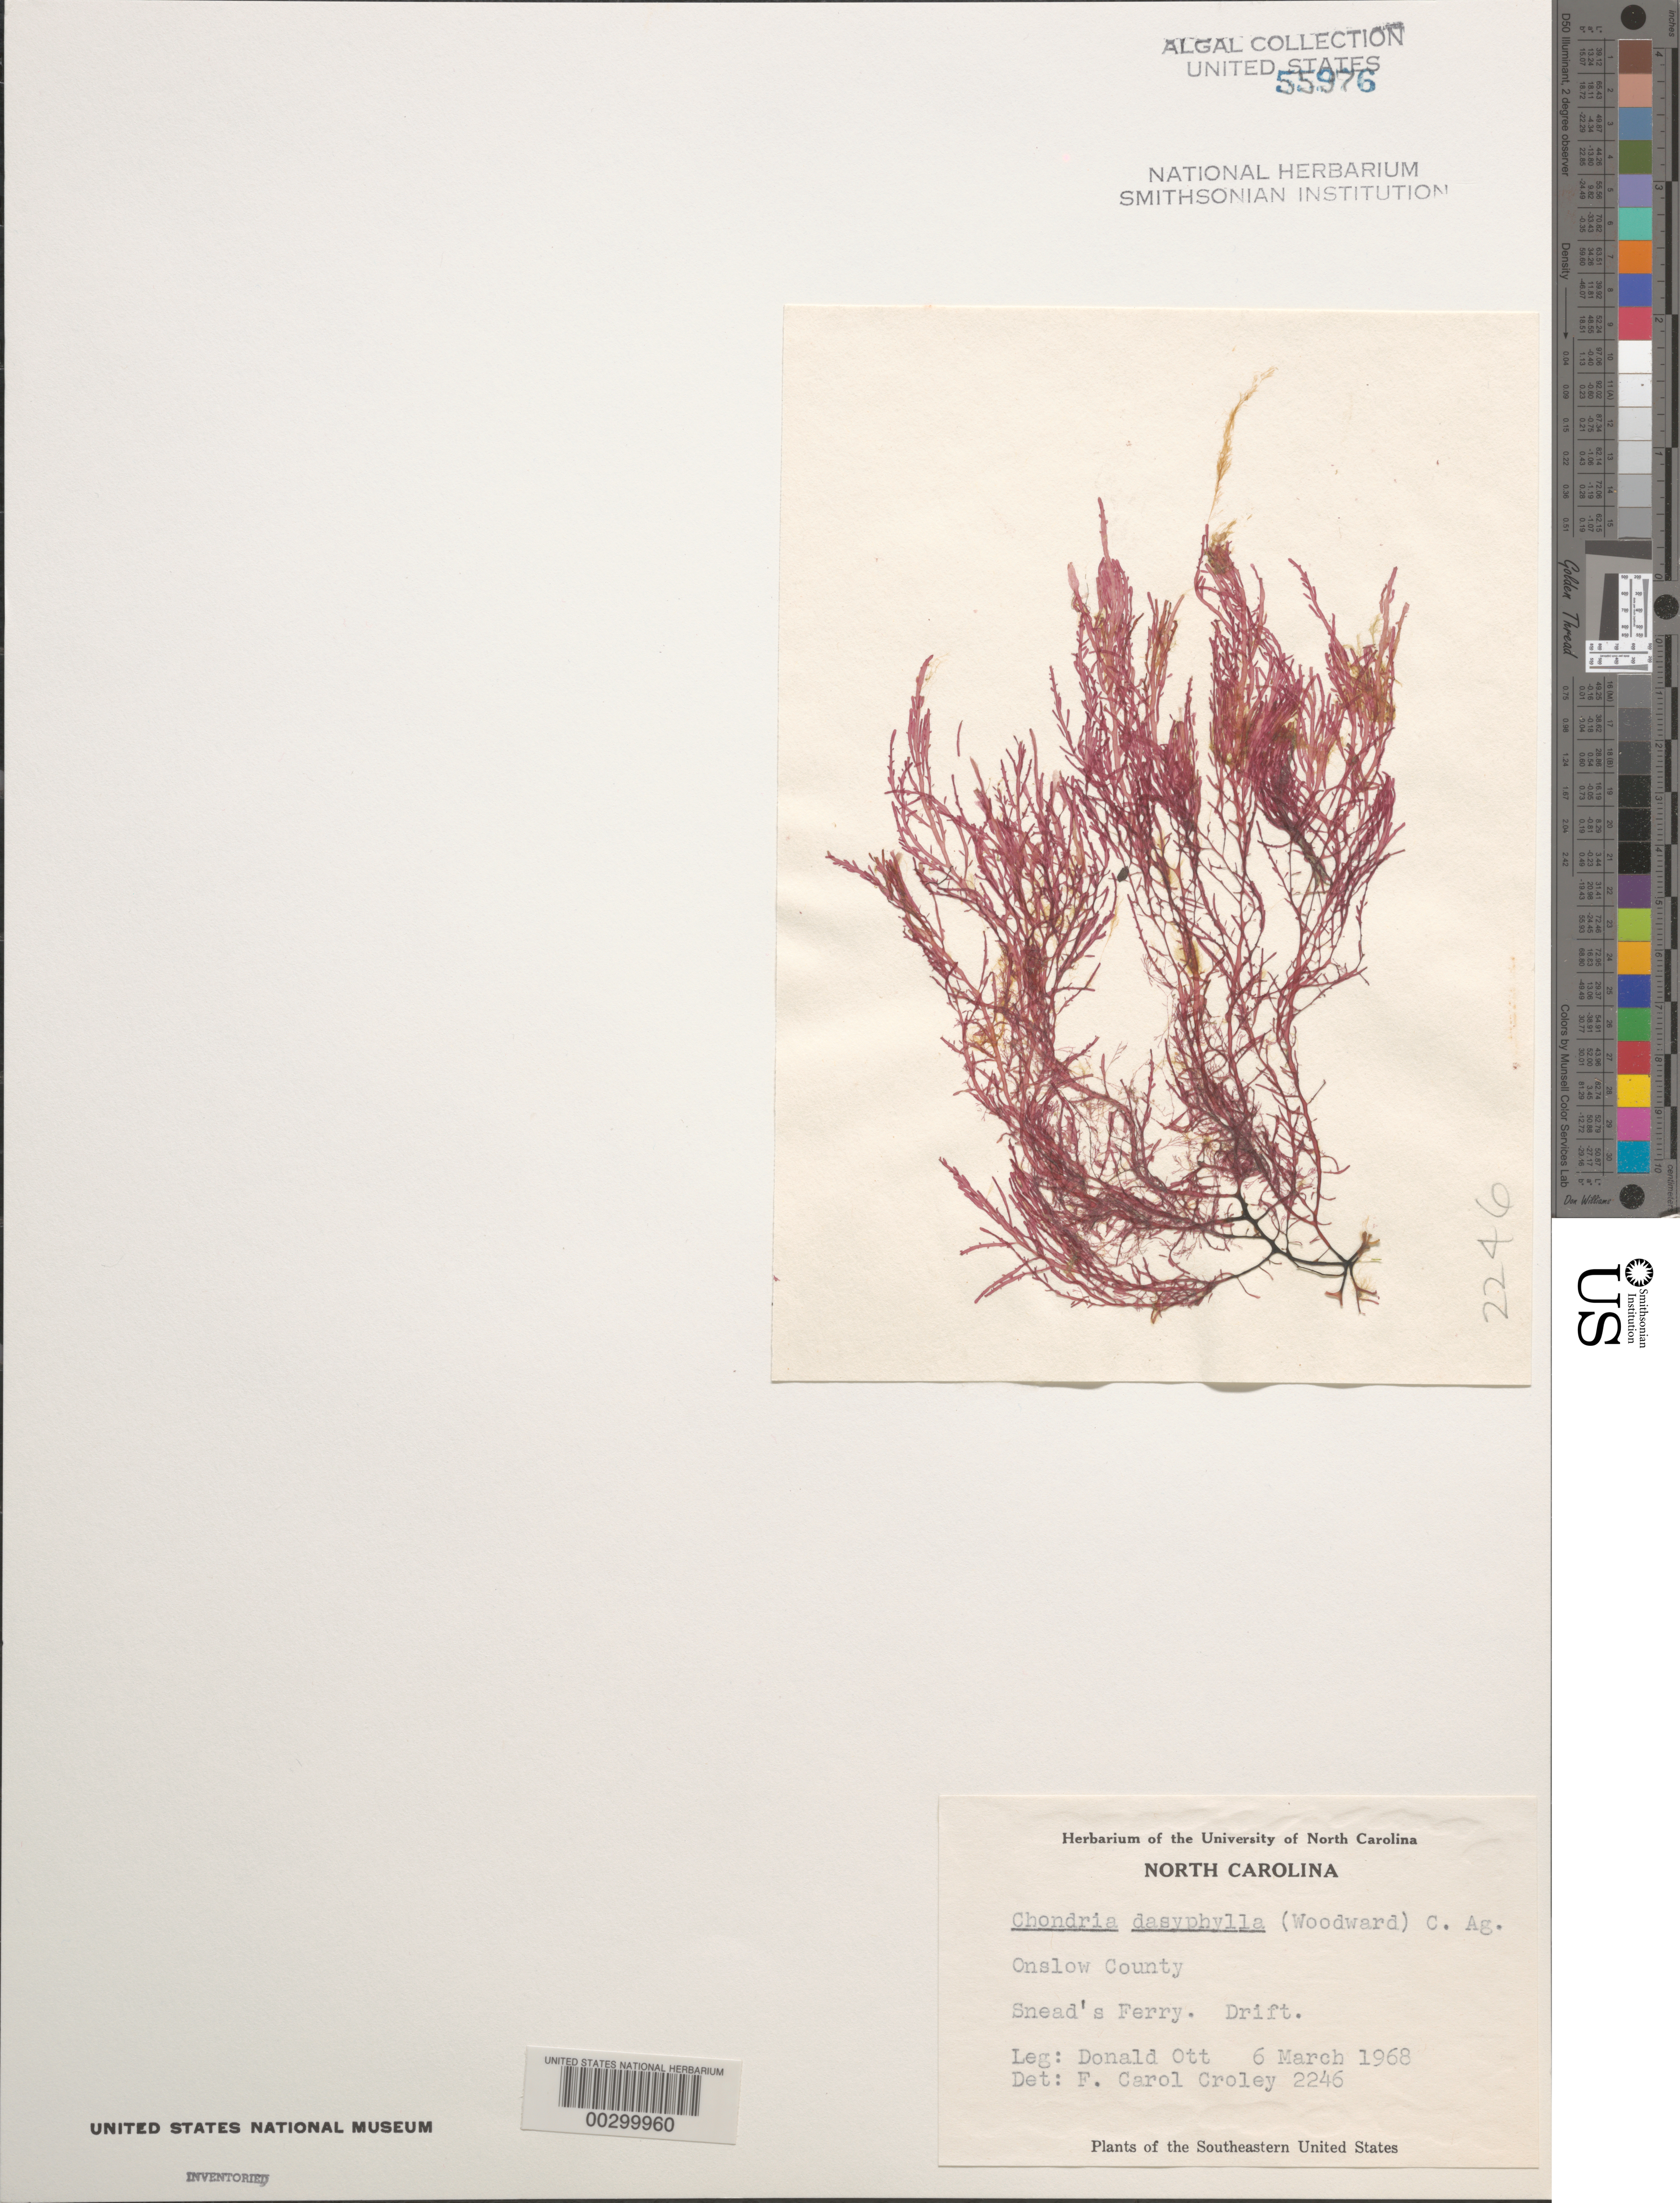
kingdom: Plantae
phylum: Rhodophyta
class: Florideophyceae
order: Ceramiales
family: Rhodomelaceae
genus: Chondria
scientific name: Chondria dasyphylla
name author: (Woodw.) C. Agardh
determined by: Croley, F. C.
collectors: F. Ott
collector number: FCC 2246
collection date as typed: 06 Mar 1968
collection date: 1968-03-06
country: United States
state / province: North Carolina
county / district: Onslow County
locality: Snead's Ferry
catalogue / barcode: US 55976